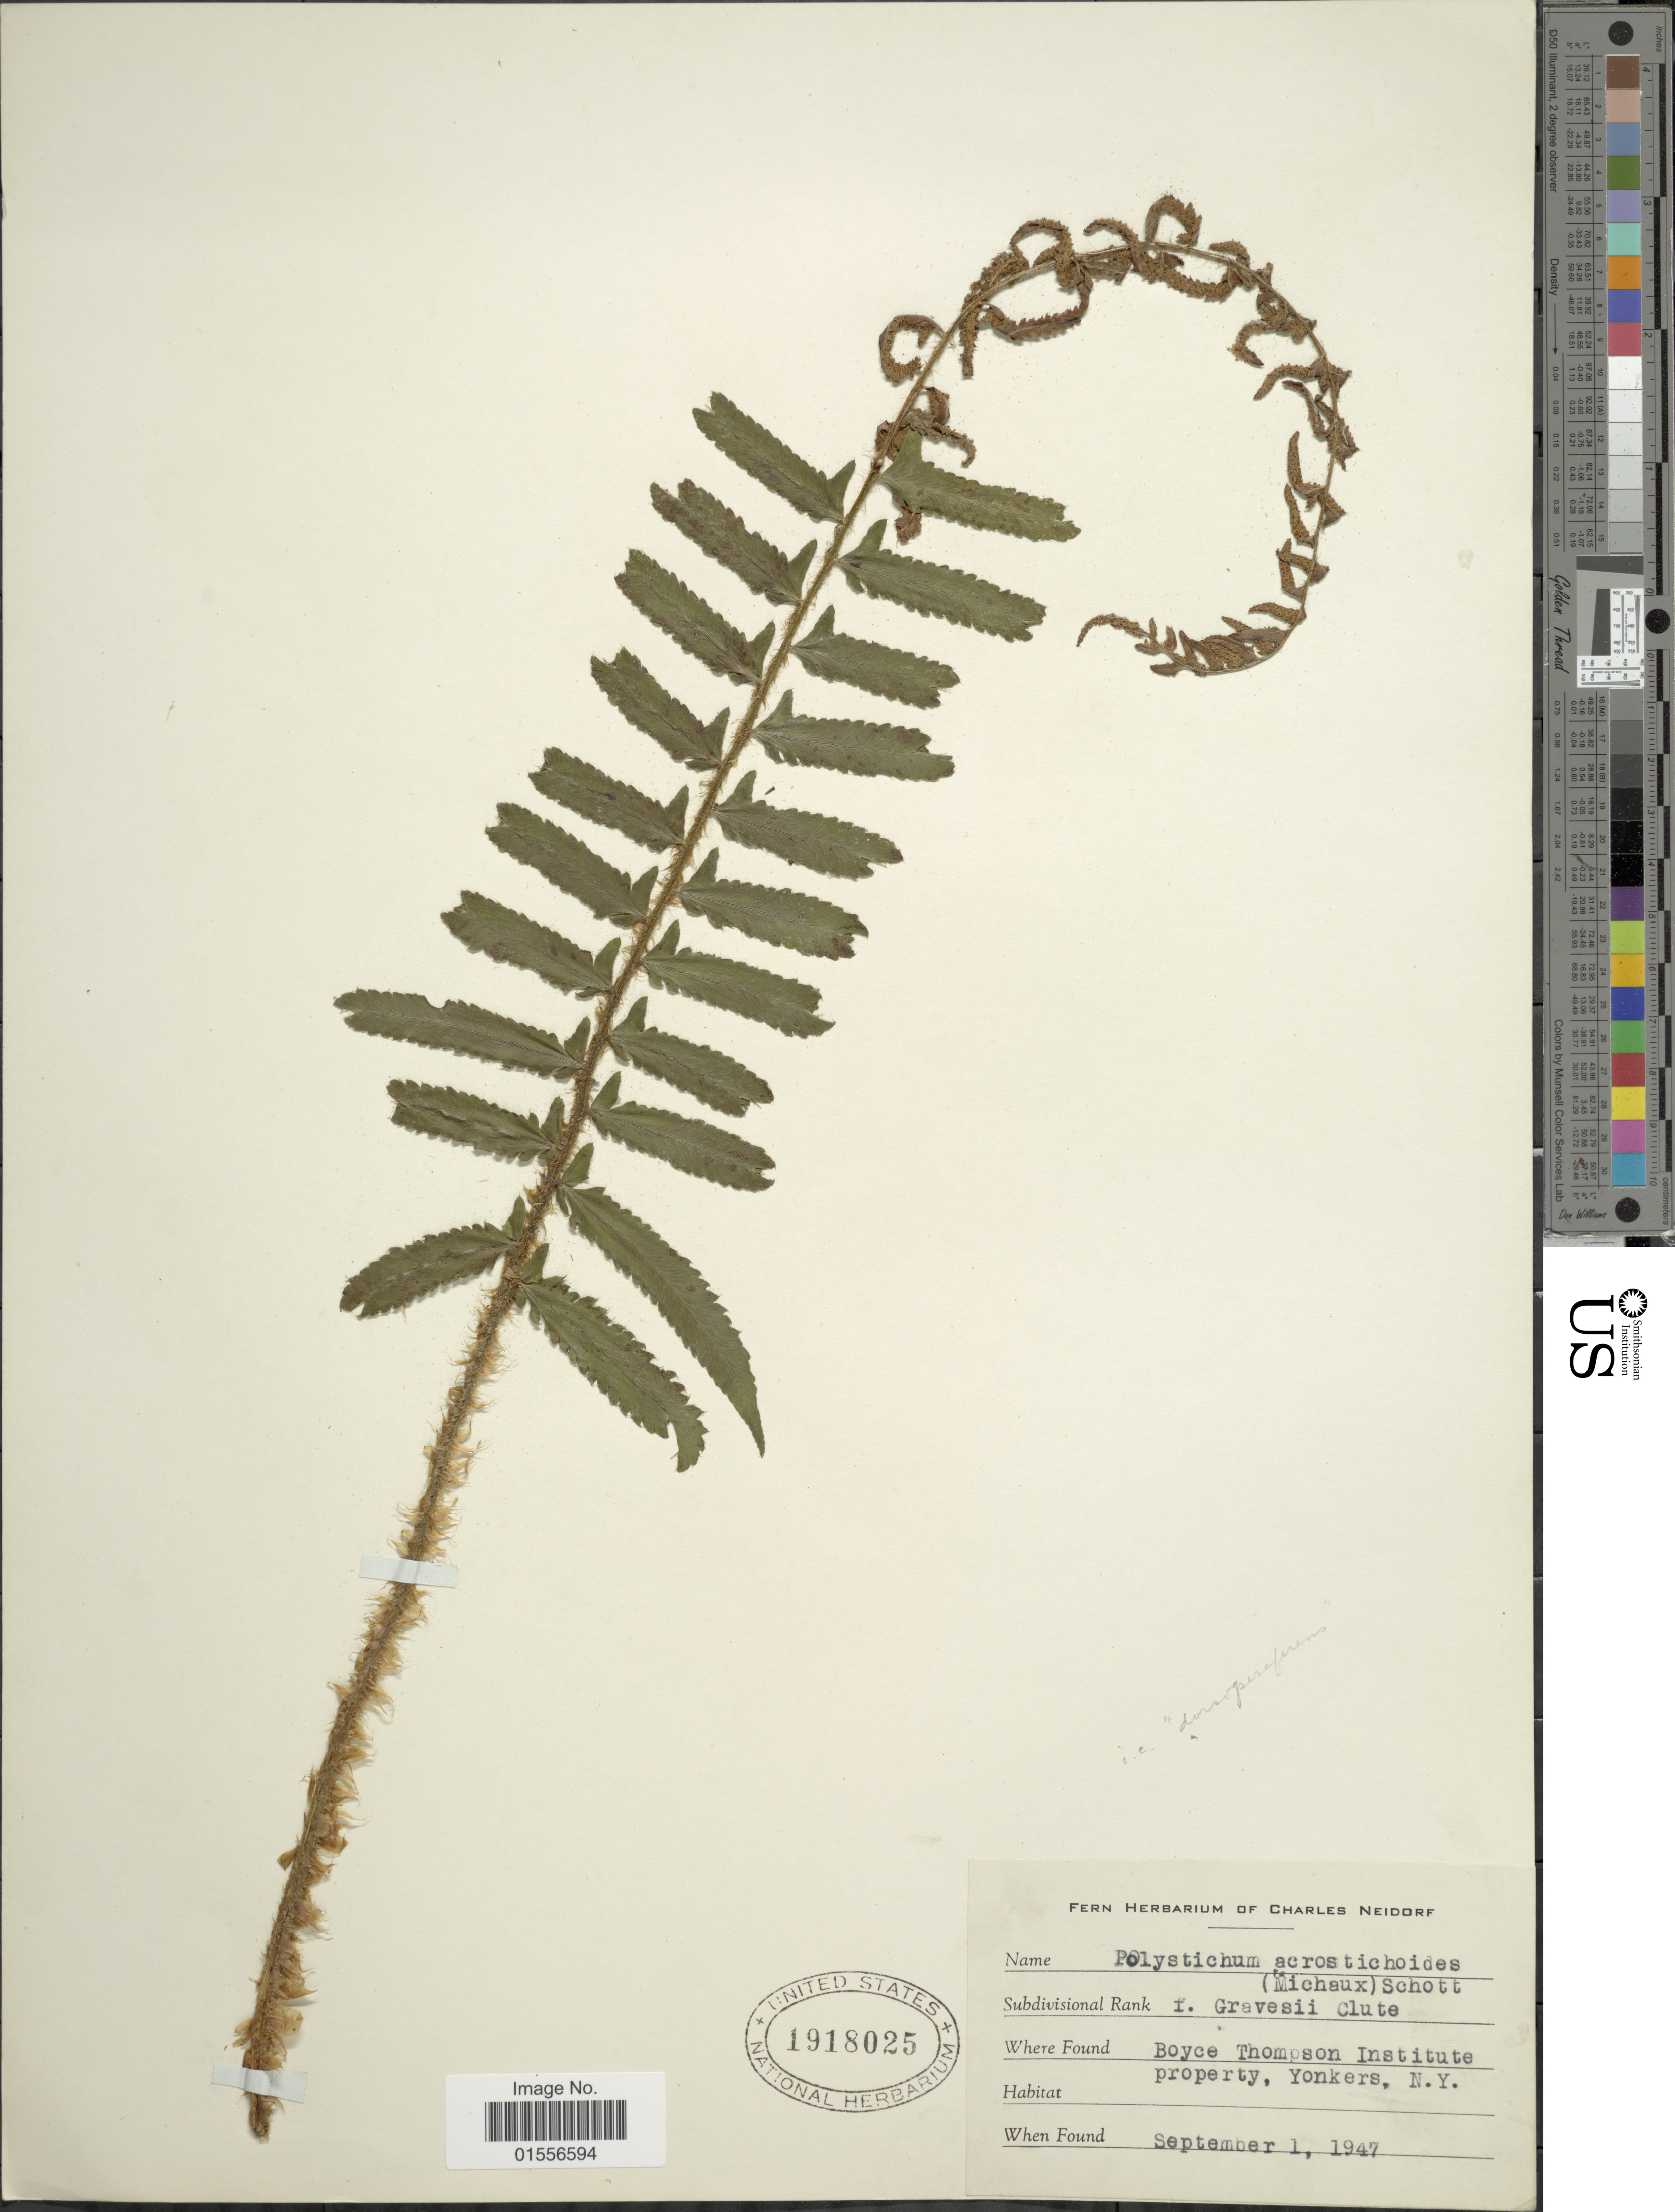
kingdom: Plantae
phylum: Tracheophyta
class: Polypodiopsida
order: Polypodiales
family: Dryopteridaceae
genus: Polystichum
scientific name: Polystichum acrostichoides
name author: (Michx.) Schott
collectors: ex herb. Charles Neidorf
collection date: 1947-09-01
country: United States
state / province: New York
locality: Boyce Thompson Institute property, Yonkers.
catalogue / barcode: US 1918025